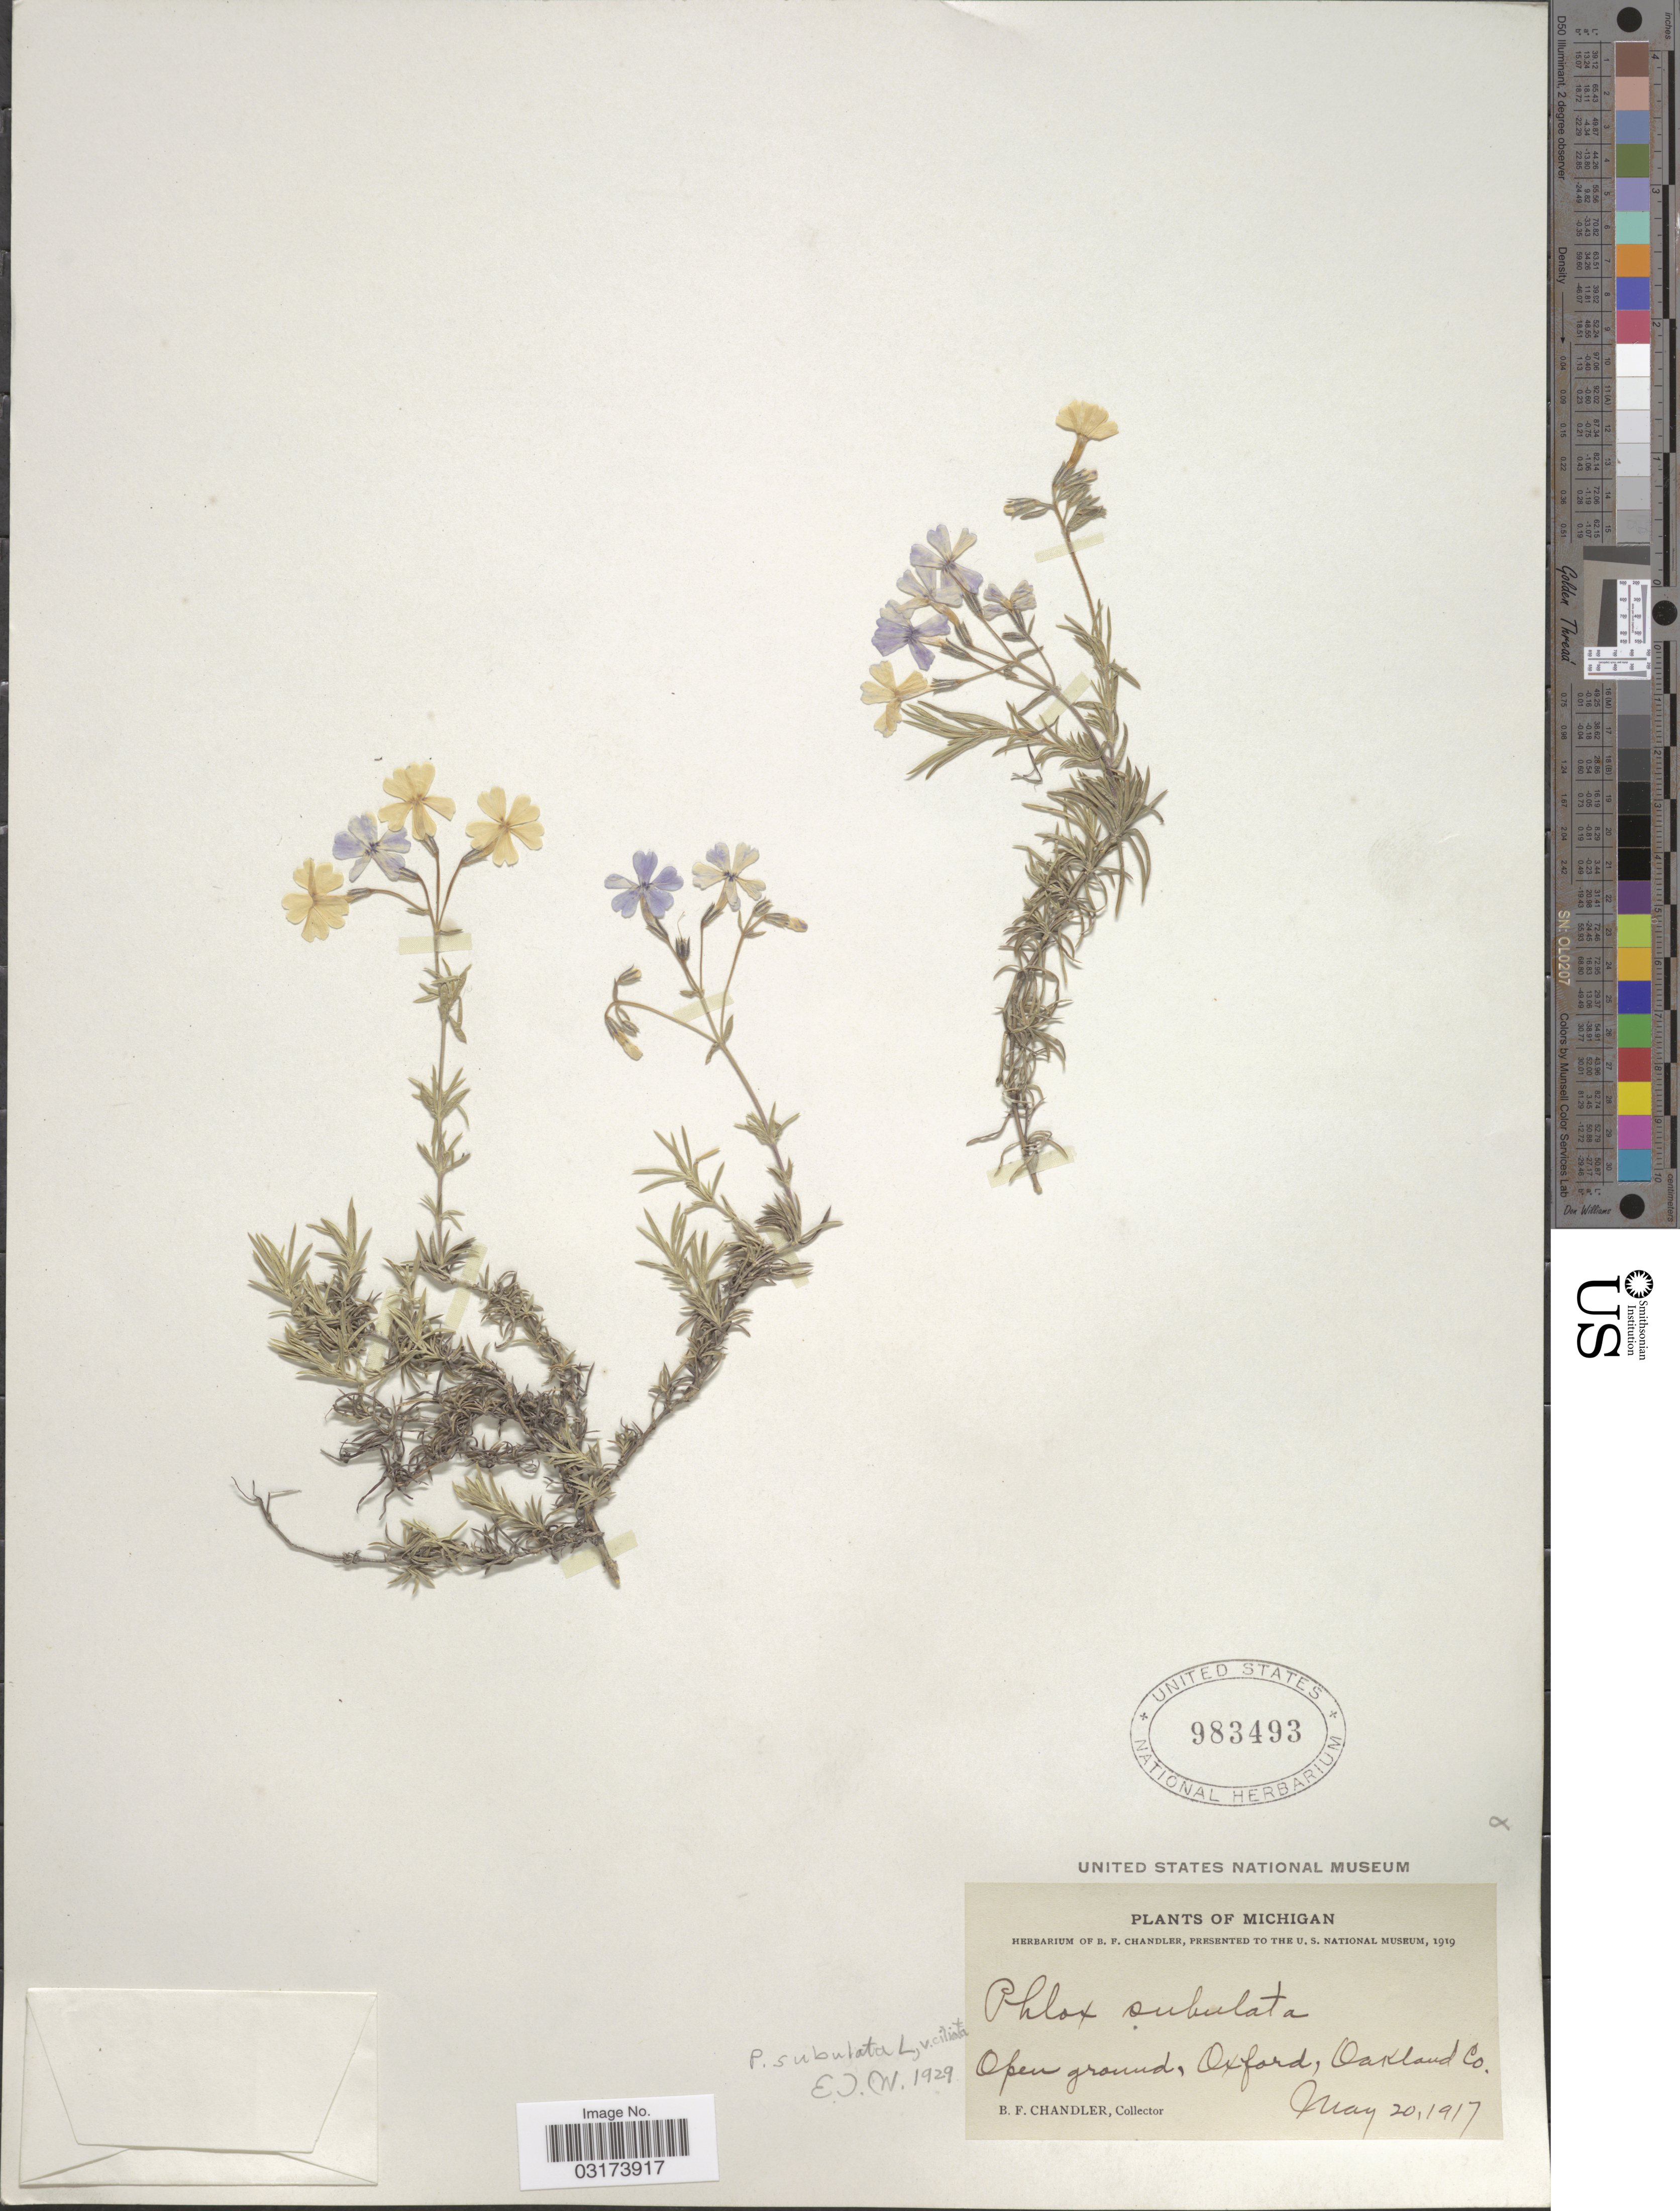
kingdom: Plantae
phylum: Tracheophyta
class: Magnoliopsida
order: Ericales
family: Polemoniaceae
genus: Phlox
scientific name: Phlox subulata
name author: L.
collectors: B. F. Chandler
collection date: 1917-05-20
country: United States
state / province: Michigan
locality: Open ground, Oxford, Oakland Co.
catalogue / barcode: US 983493